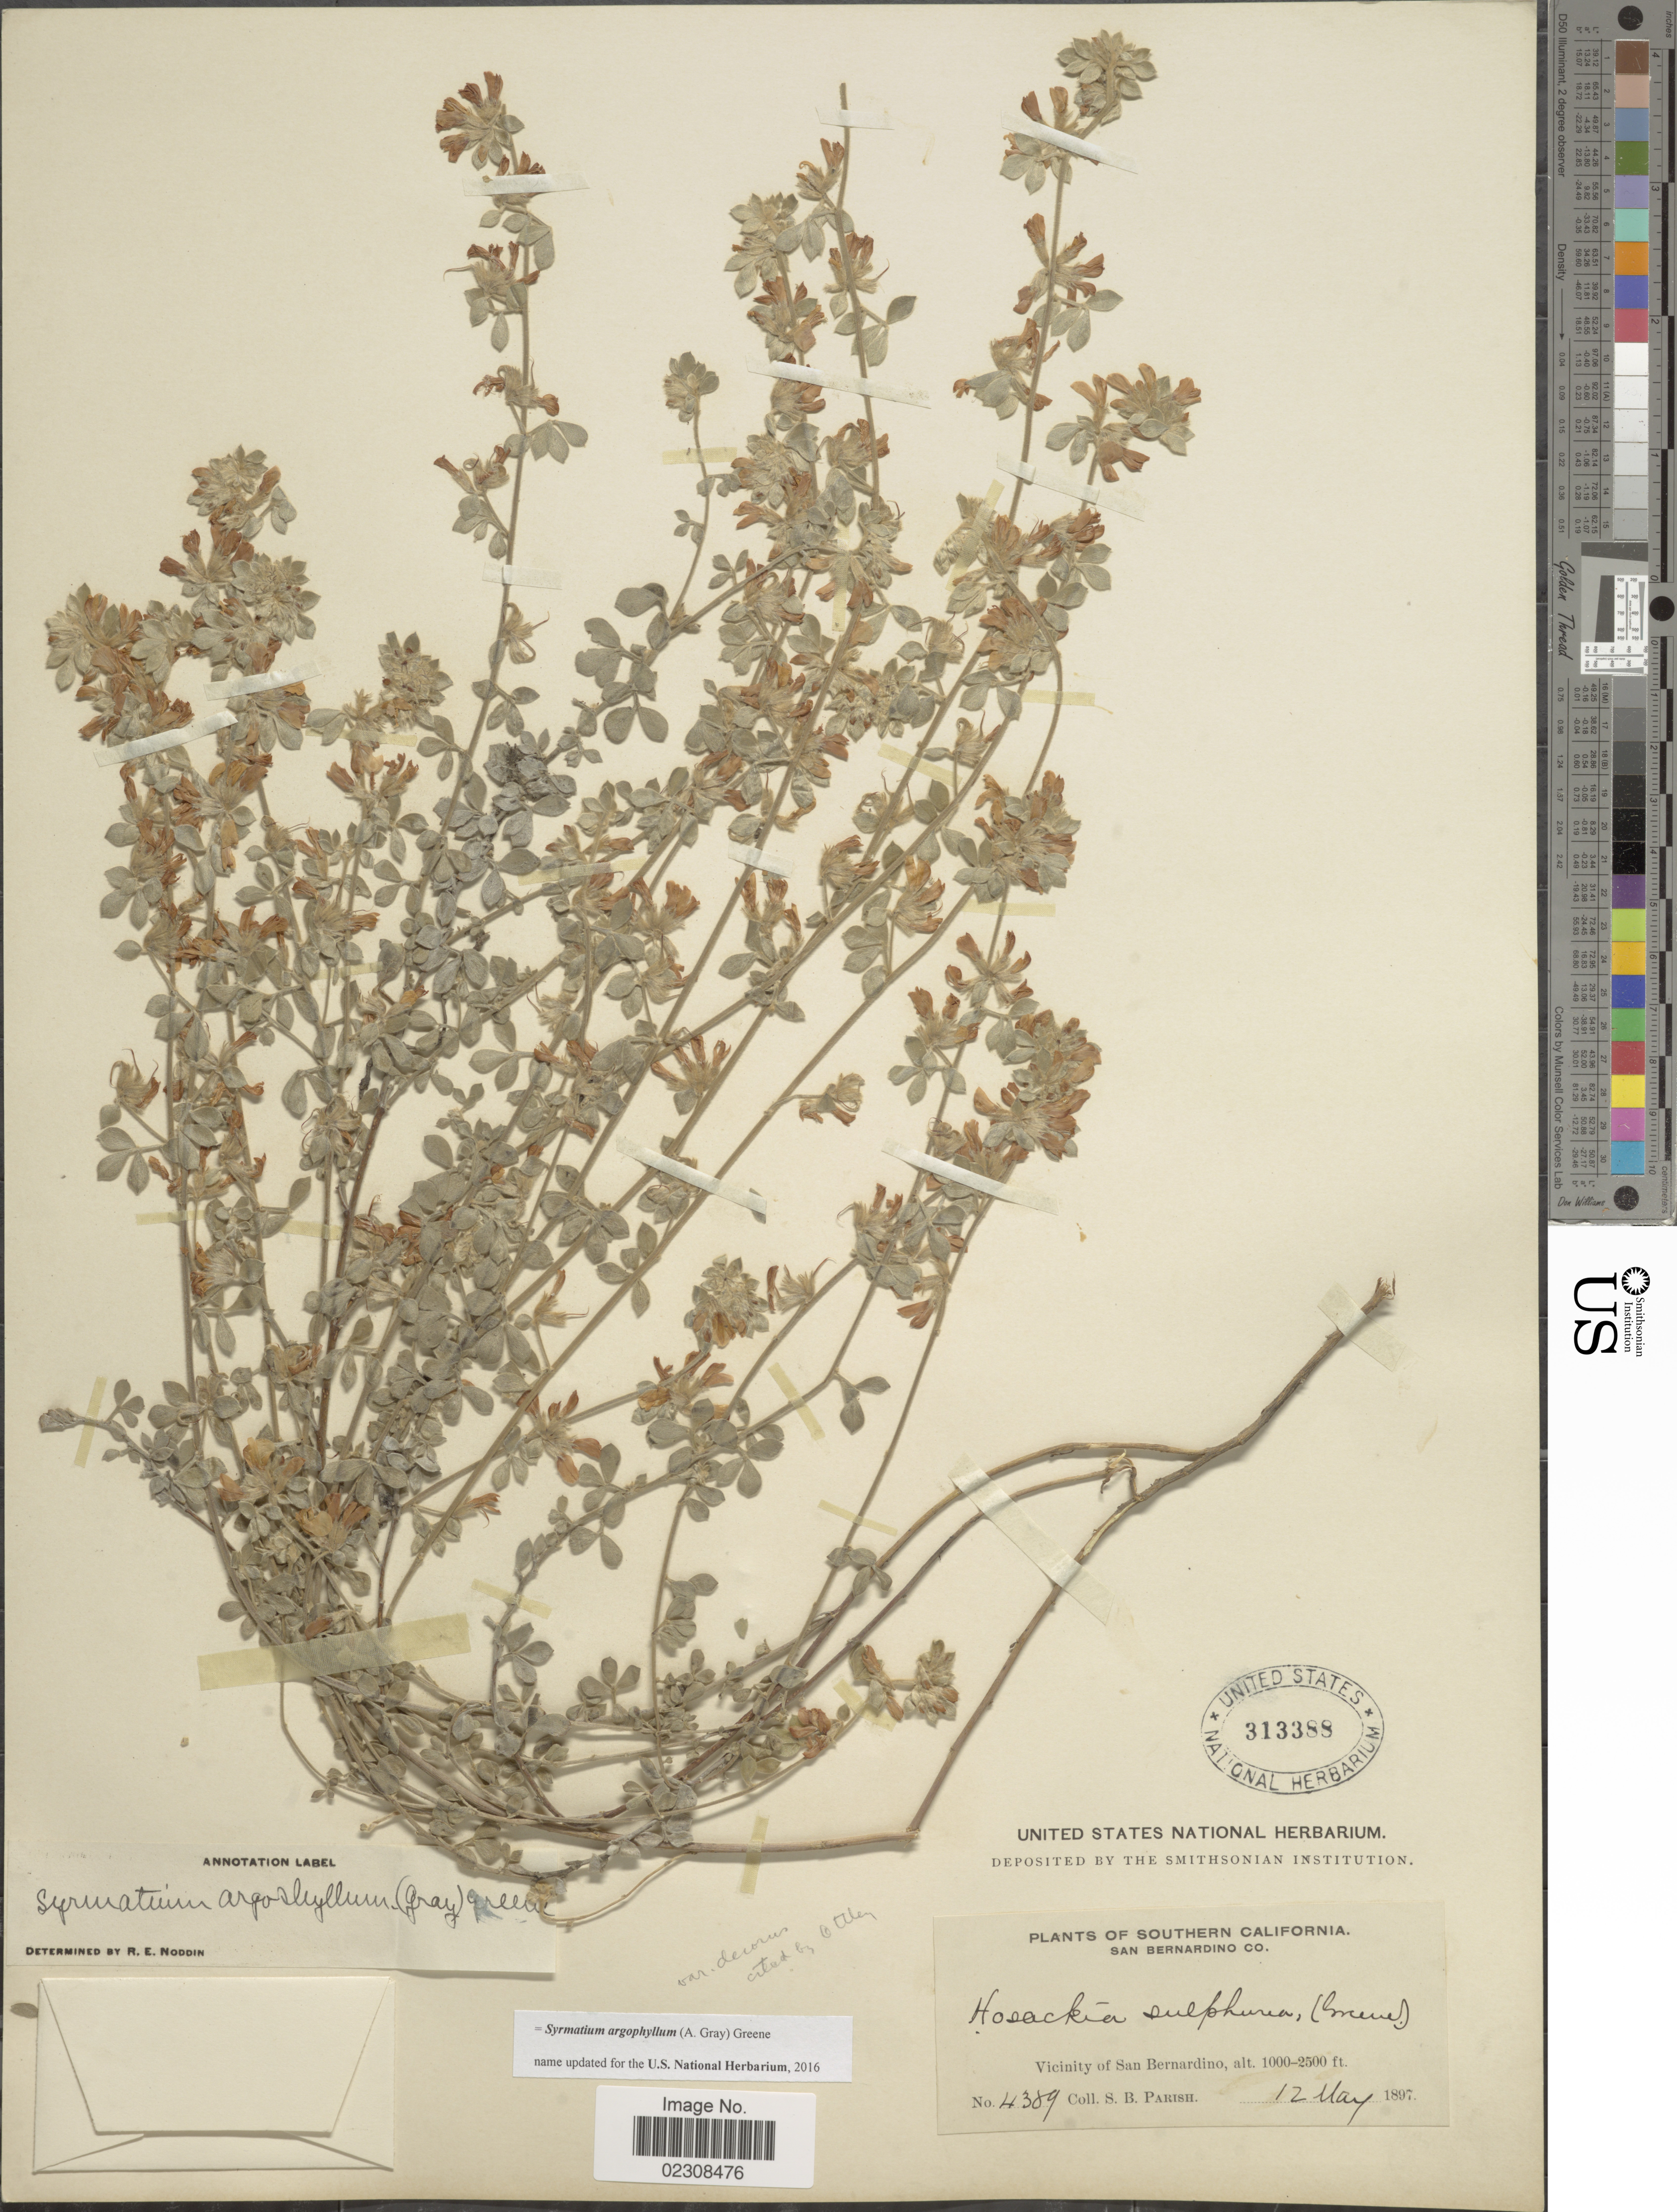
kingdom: Plantae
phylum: Tracheophyta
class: Magnoliopsida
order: Fabales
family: Fabaceae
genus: Syrmatium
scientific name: Syrmatium argophyllum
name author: (A. Gray) Greene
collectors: S. B. Parish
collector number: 4389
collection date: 1897-05-12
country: United States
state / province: California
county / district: San Bernardino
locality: Southern California, San Bernardino Co, Vicinity of San Bernardino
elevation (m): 305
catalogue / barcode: US 313388